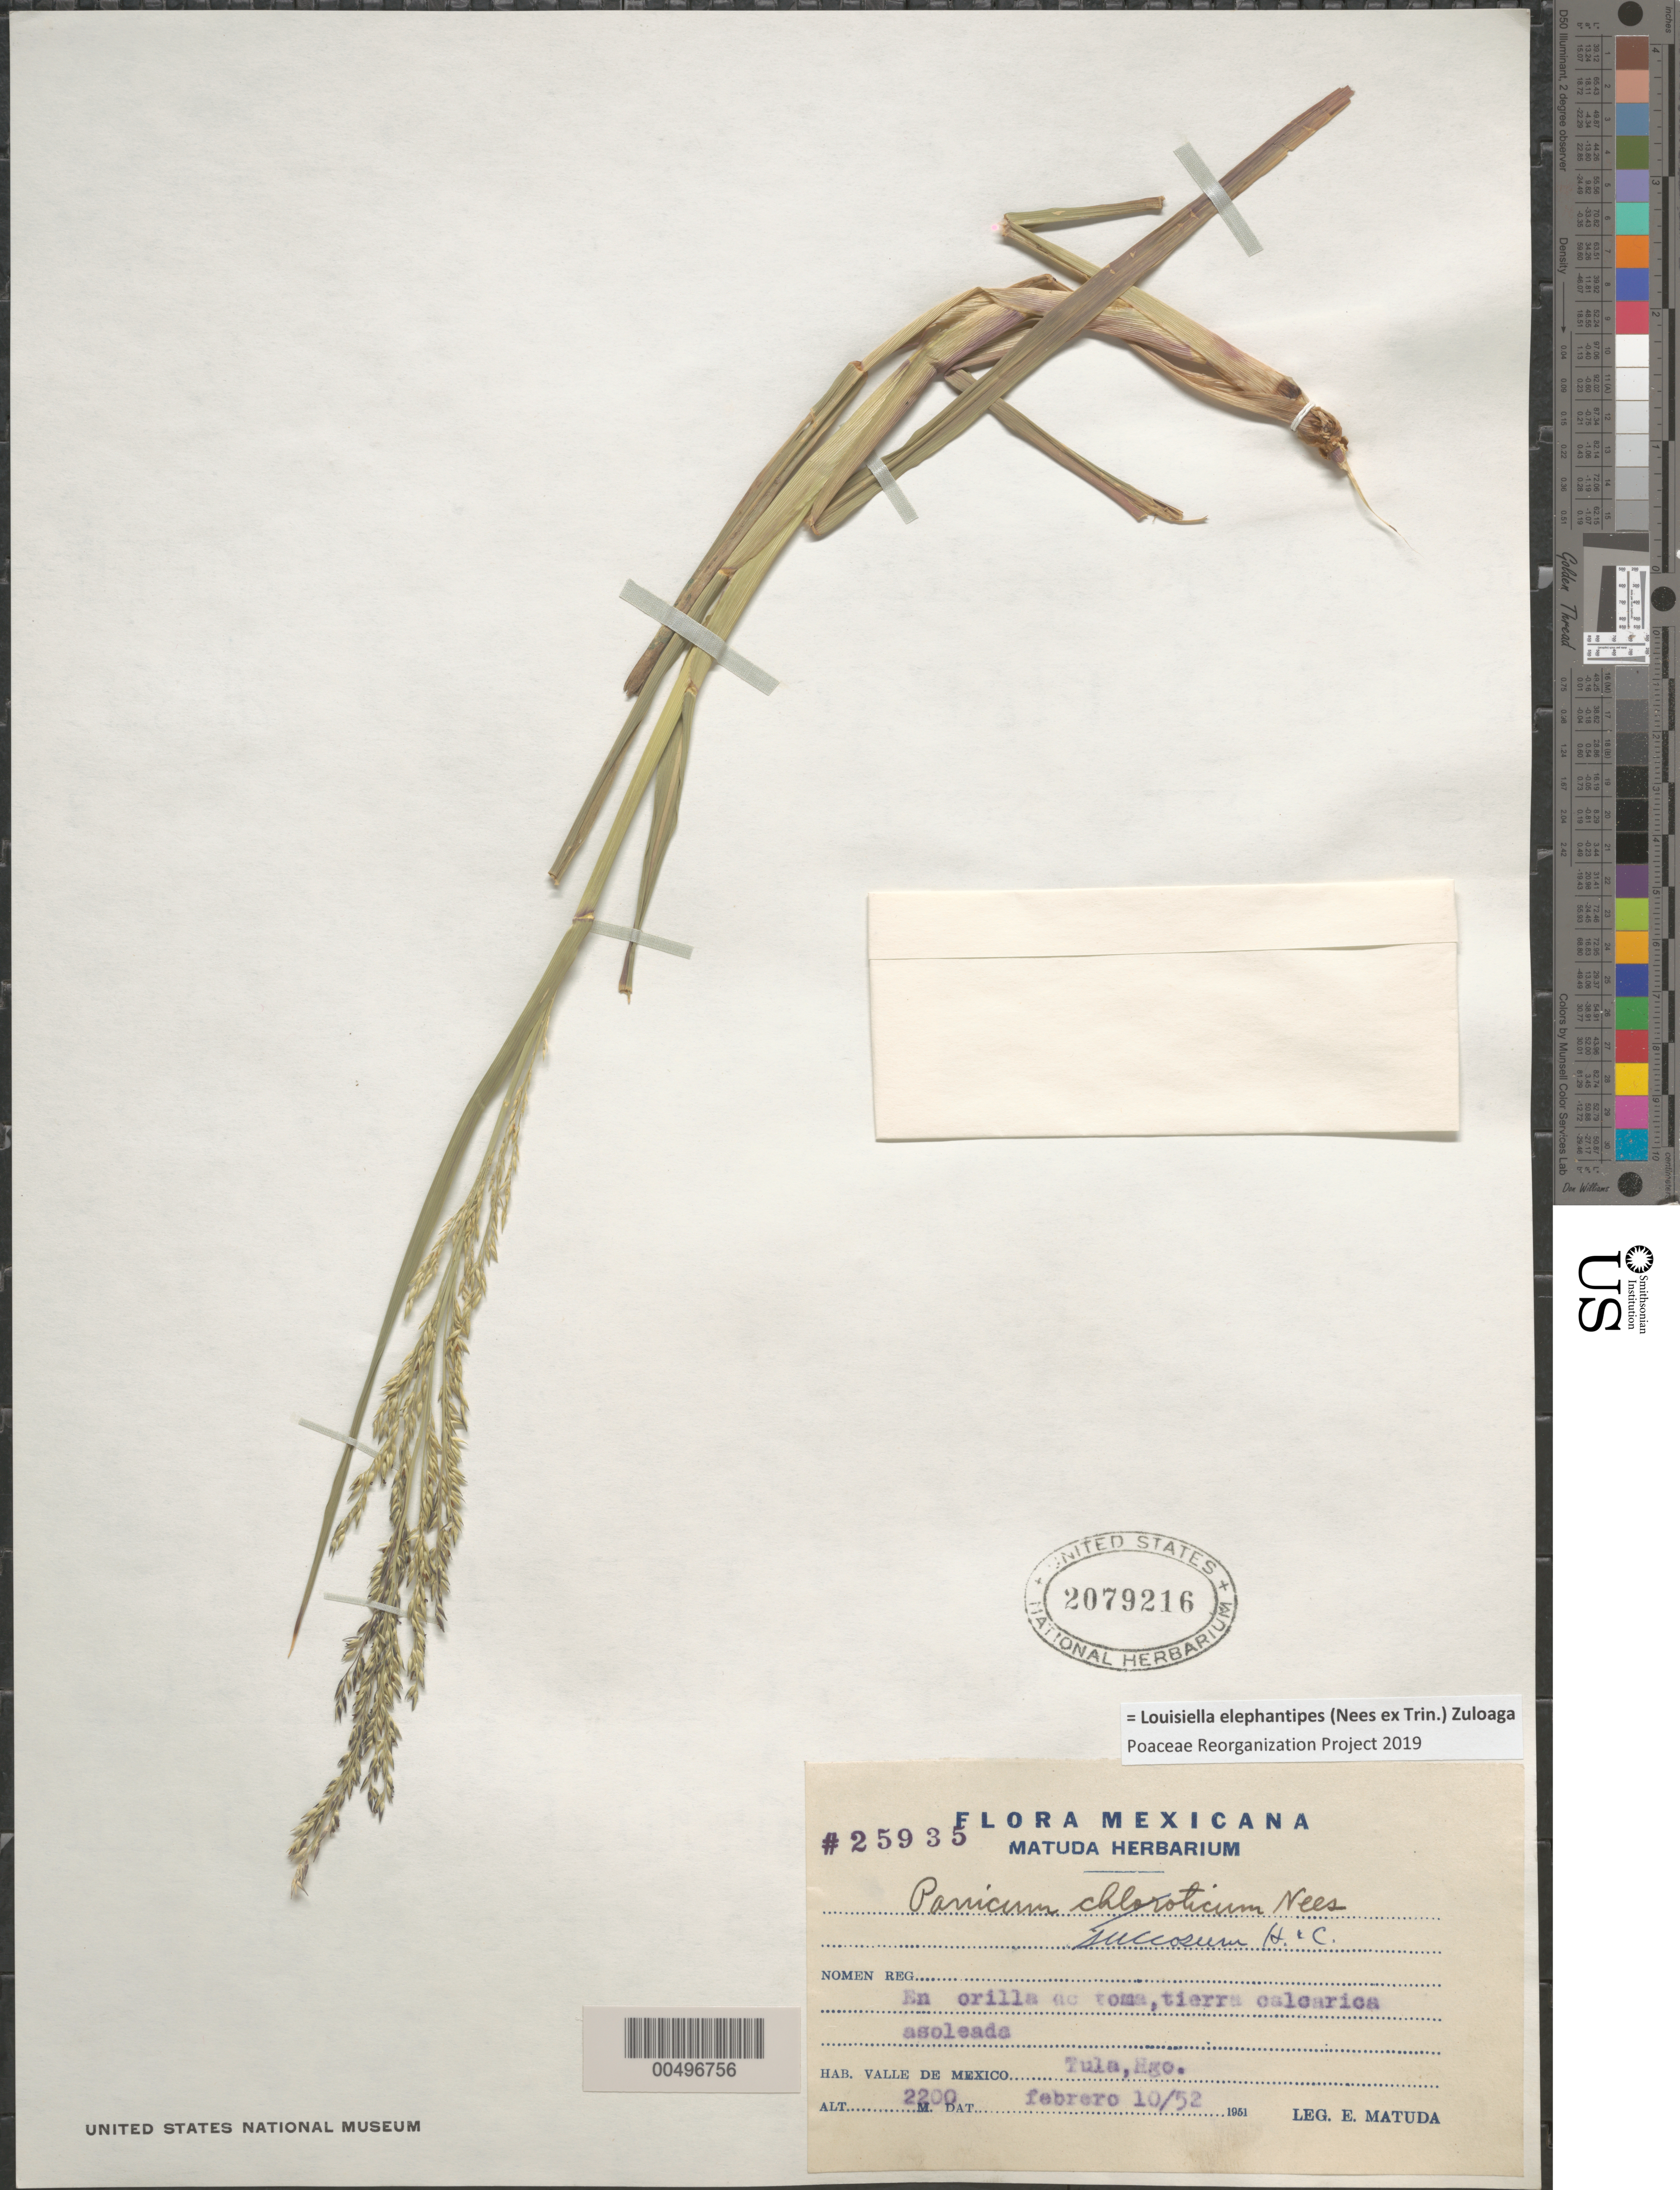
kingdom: Plantae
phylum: Tracheophyta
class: Liliopsida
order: Poales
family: Poaceae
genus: Panicum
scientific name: Panicum sucosum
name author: Hitchc. & Chase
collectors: E. Matuda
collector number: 25935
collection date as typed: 10 Feb 1952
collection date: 1952-02-10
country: Mexico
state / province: Hidalgo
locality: Valle de Mexico, Tula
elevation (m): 2200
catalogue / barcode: US 2079216